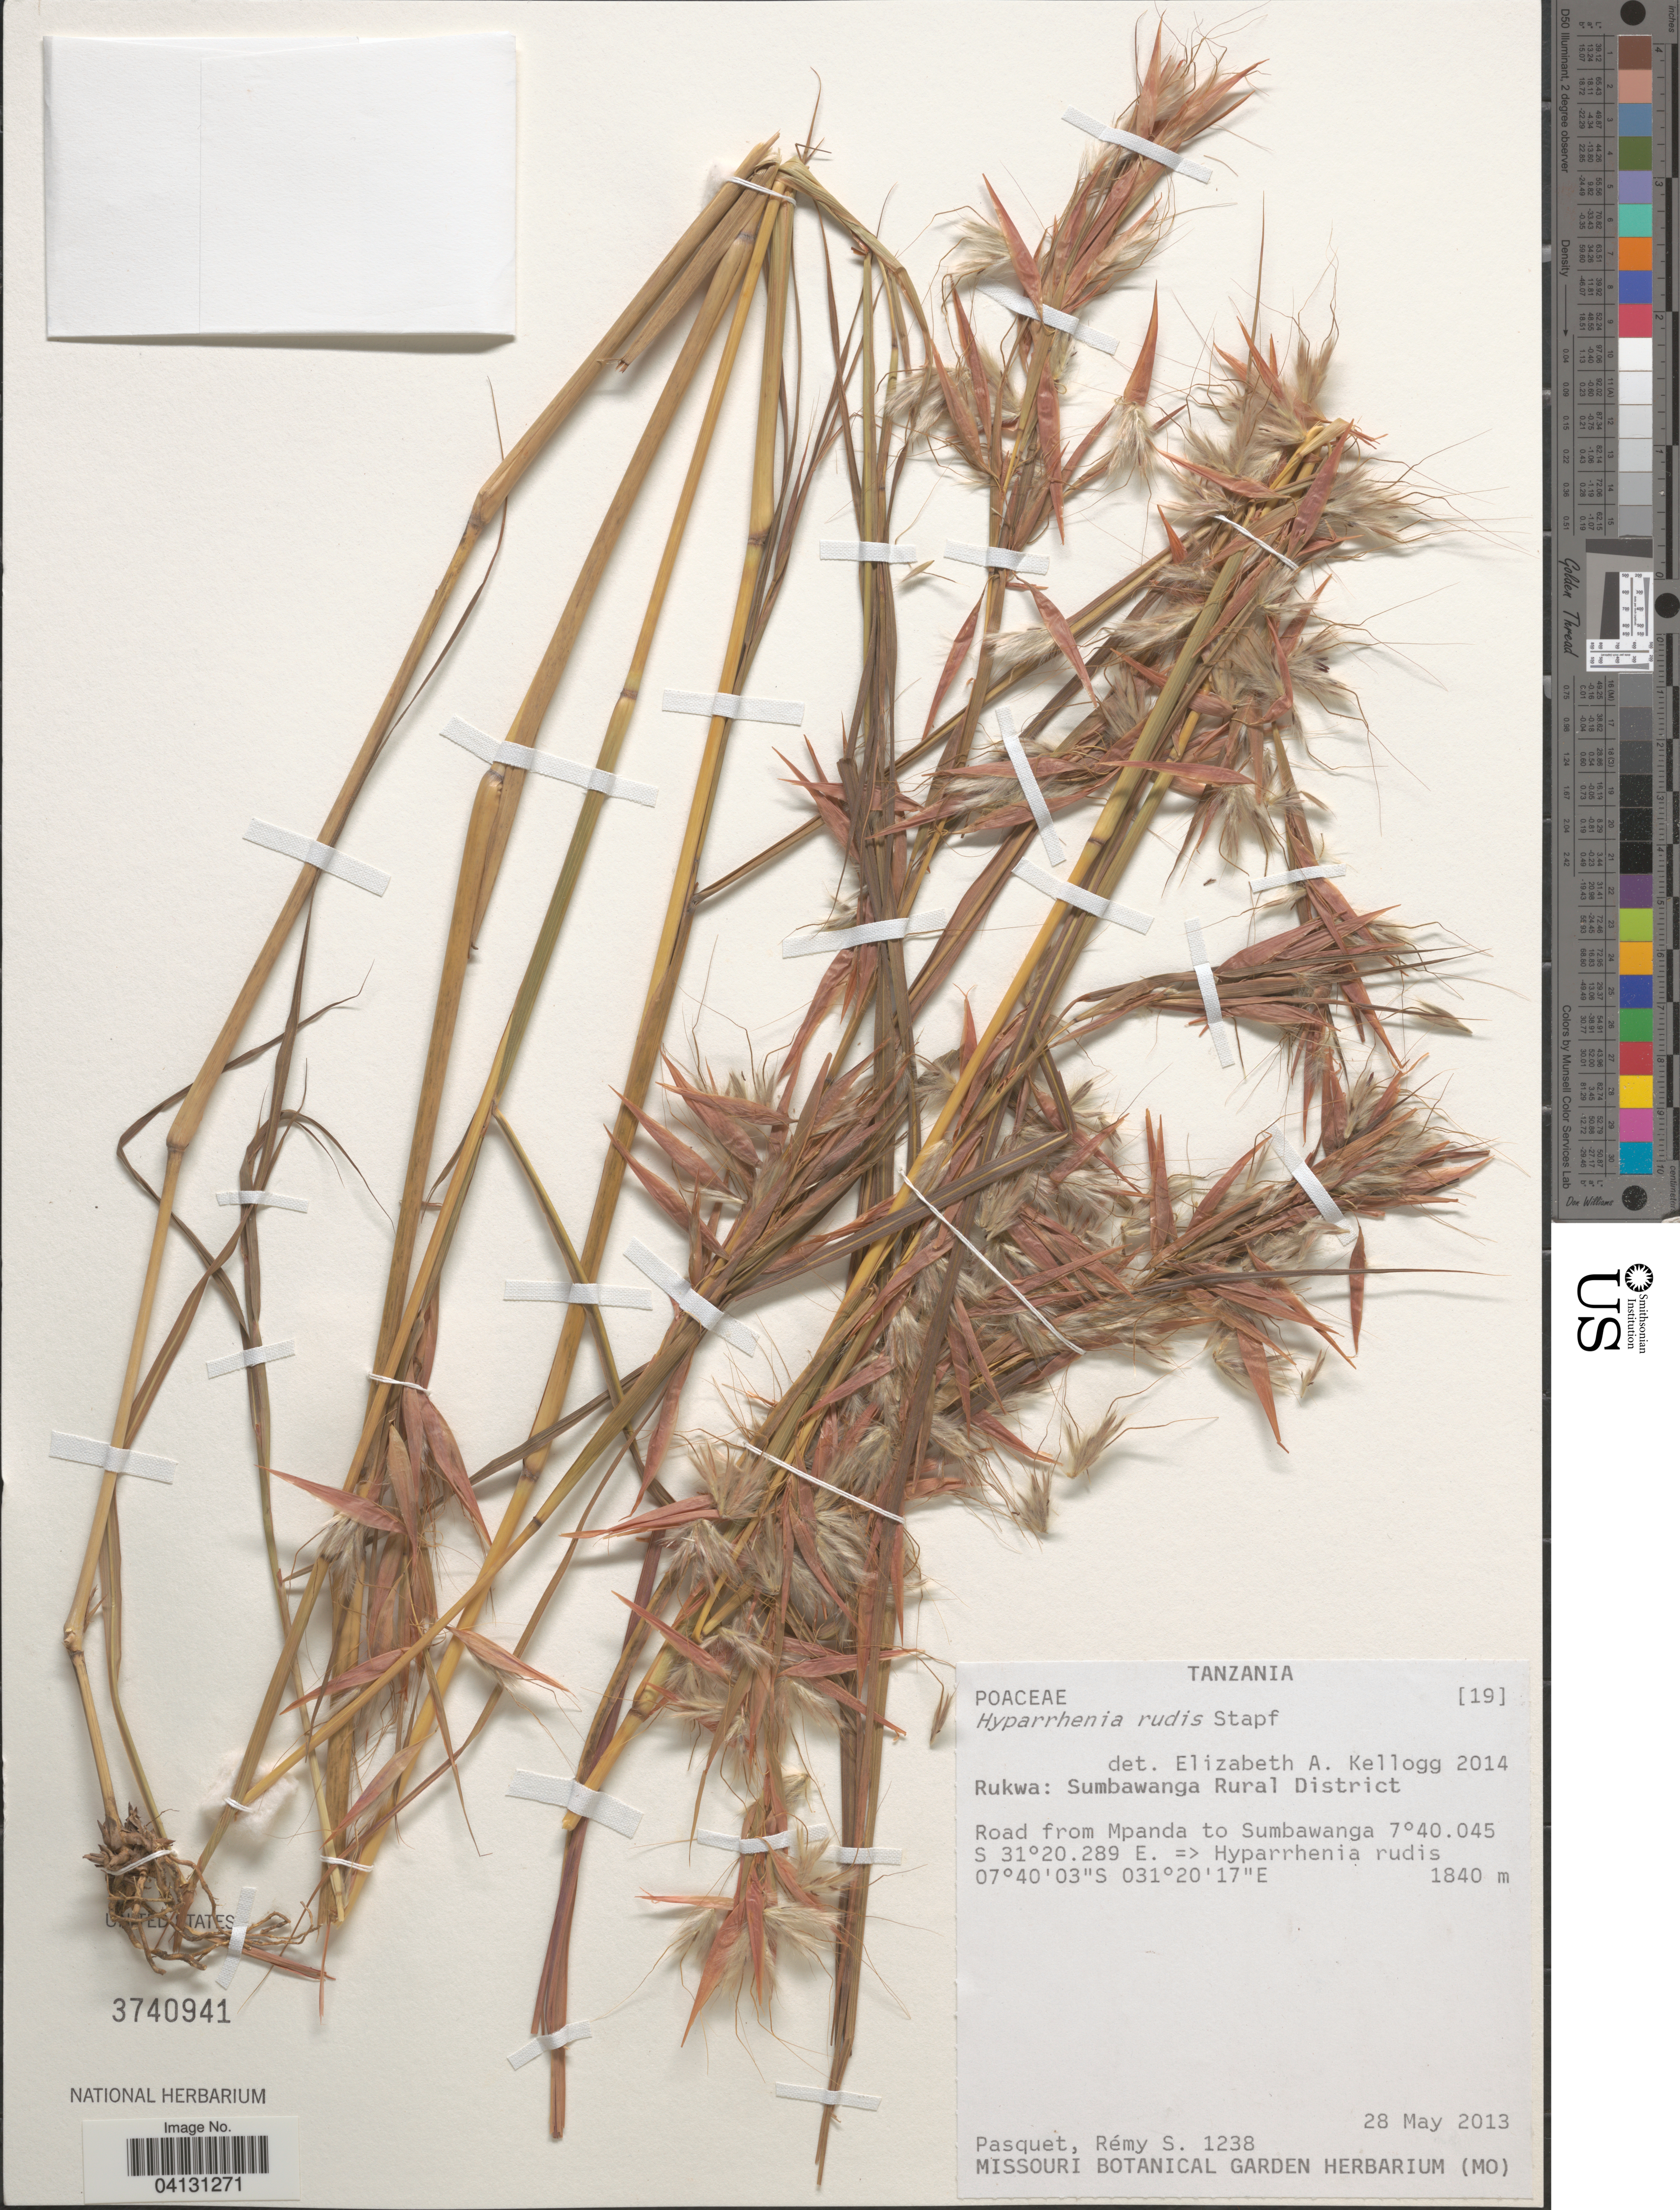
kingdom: Plantae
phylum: Tracheophyta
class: Liliopsida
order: Poales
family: Poaceae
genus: Hyparrhenia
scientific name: Hyparrhenia rudis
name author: Stapf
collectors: R. Pasquet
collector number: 1238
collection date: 2013-05-28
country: Tanzania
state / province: Rukwa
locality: Sumbawanga Rural District. Road from Mpanda to Sumbawanga.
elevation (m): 1840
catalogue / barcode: US 3740941